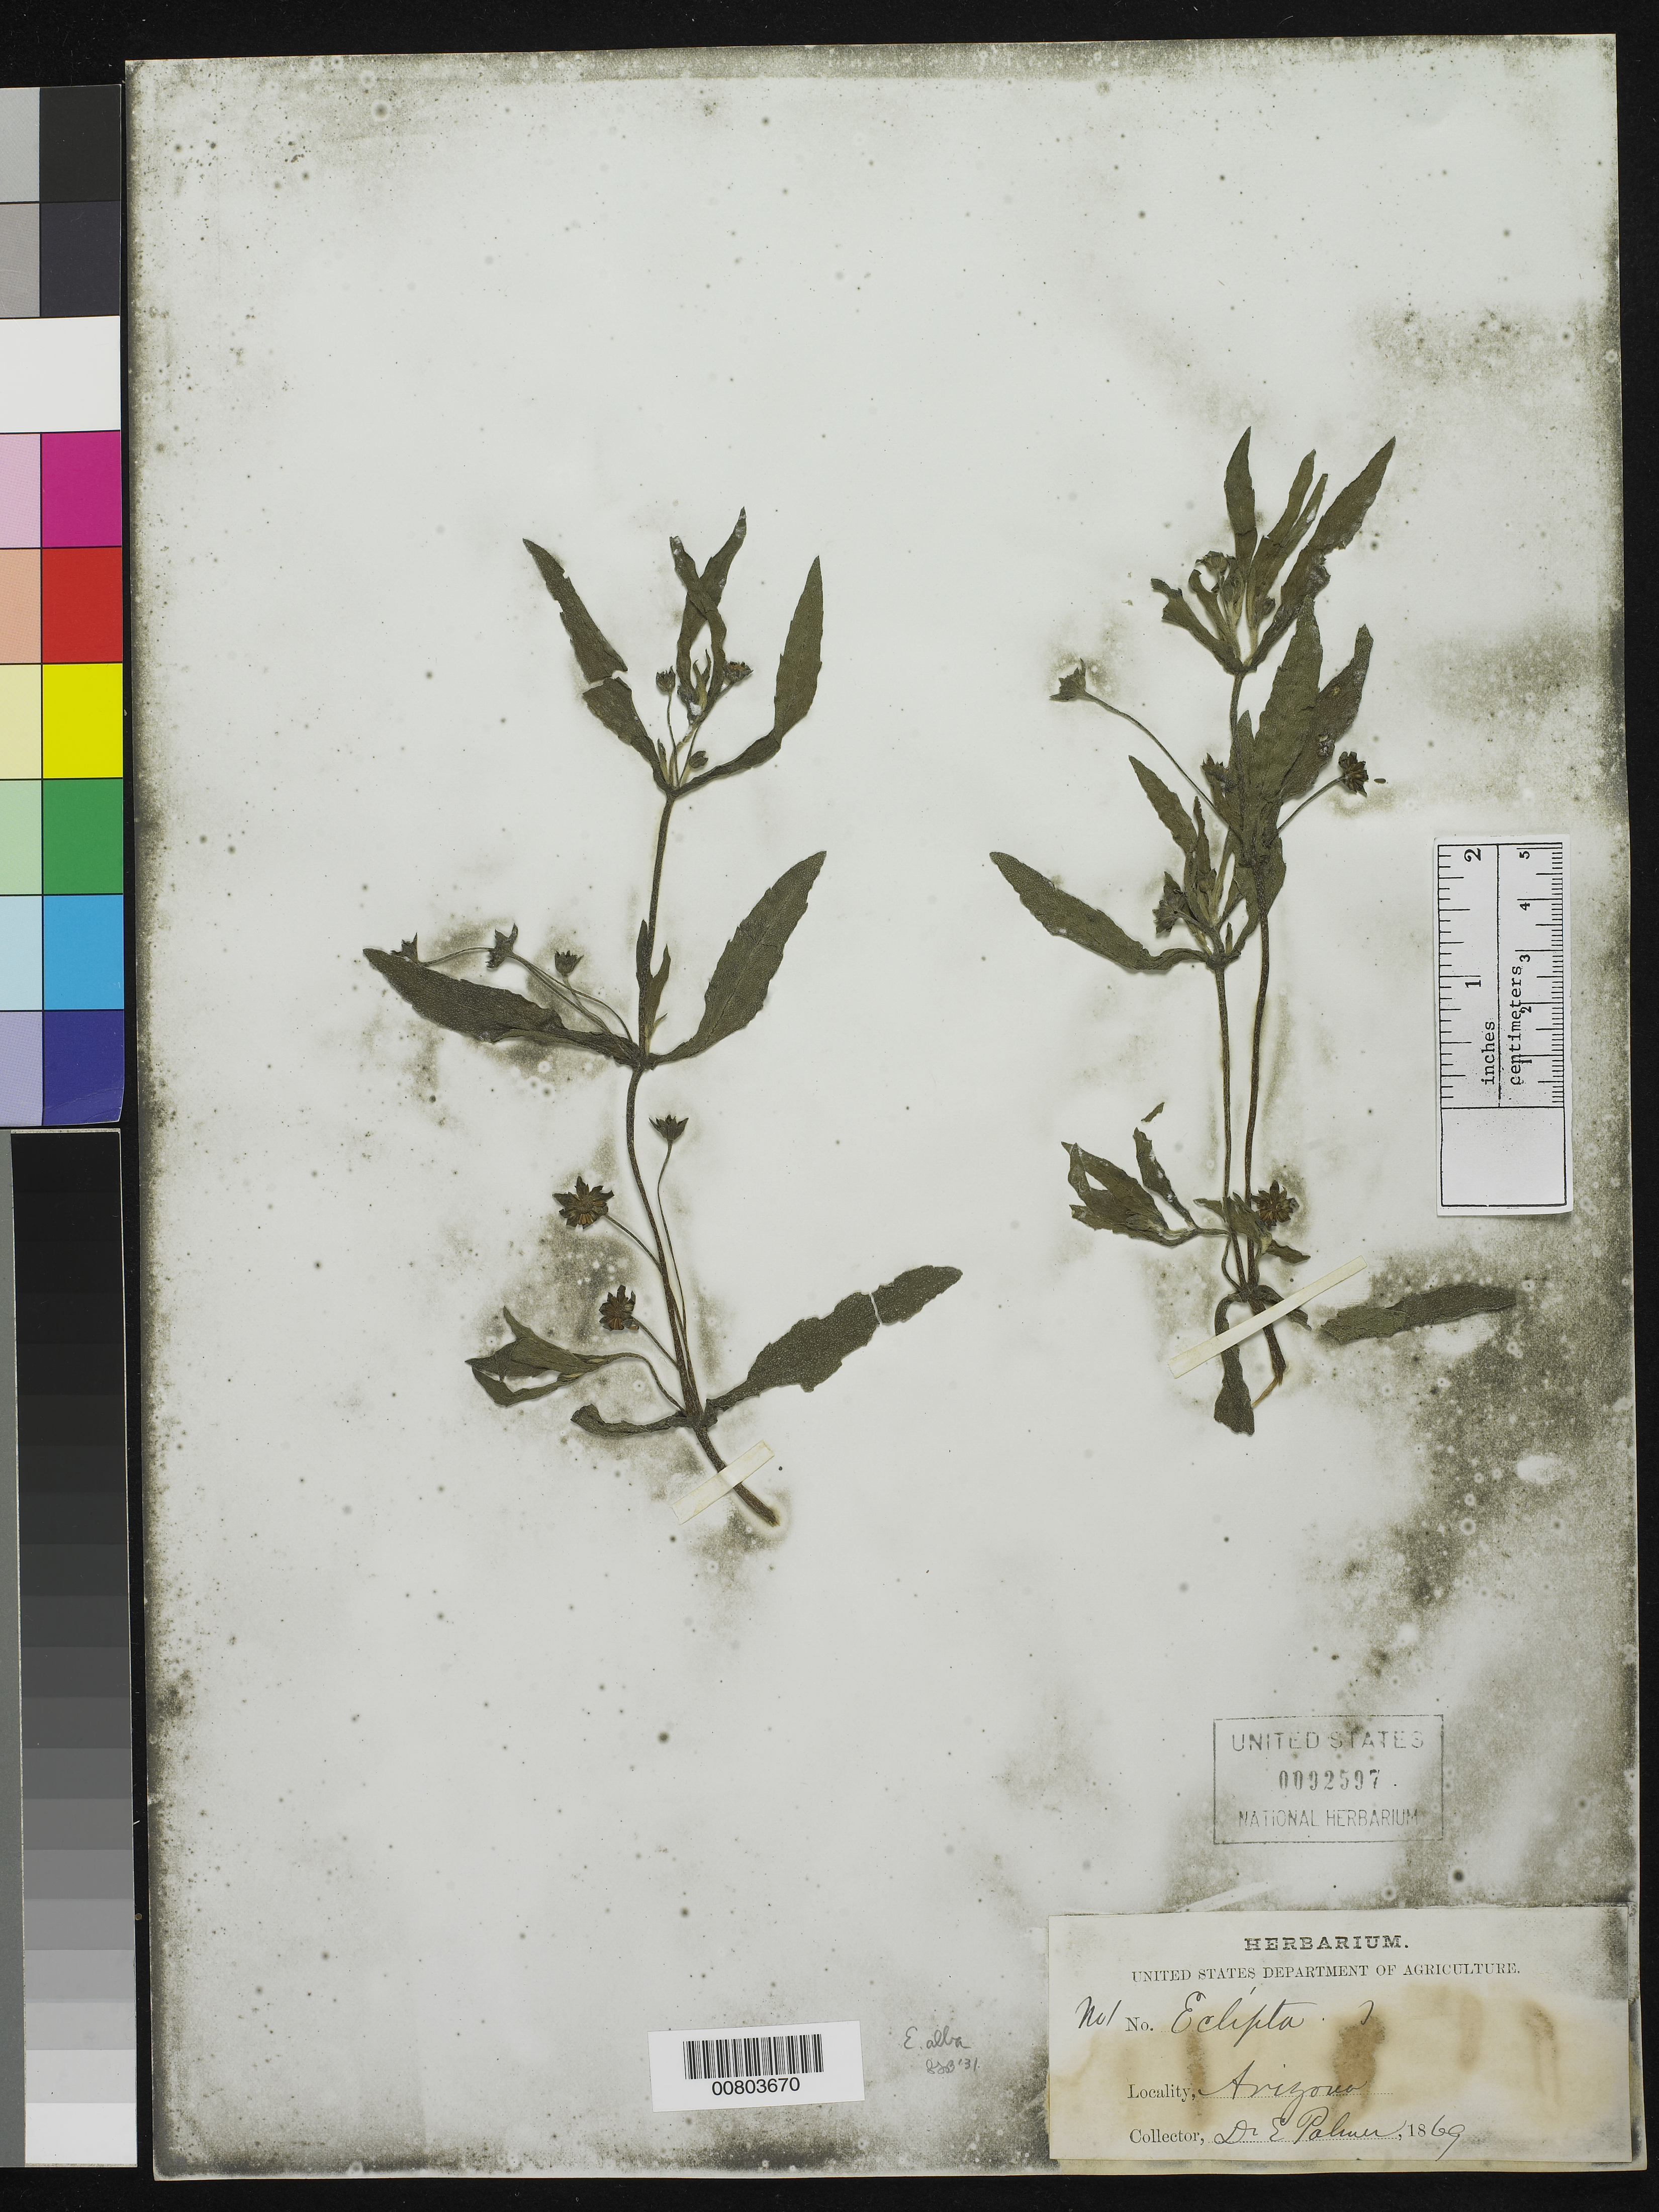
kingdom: Plantae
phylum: Tracheophyta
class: Magnoliopsida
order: Asterales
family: Asteraceae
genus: Eclipta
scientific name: Eclipta alba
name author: (L.) Hassk.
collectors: E. Palmer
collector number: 1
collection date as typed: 1869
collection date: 1869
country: United States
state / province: Arizona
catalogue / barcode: US 92597